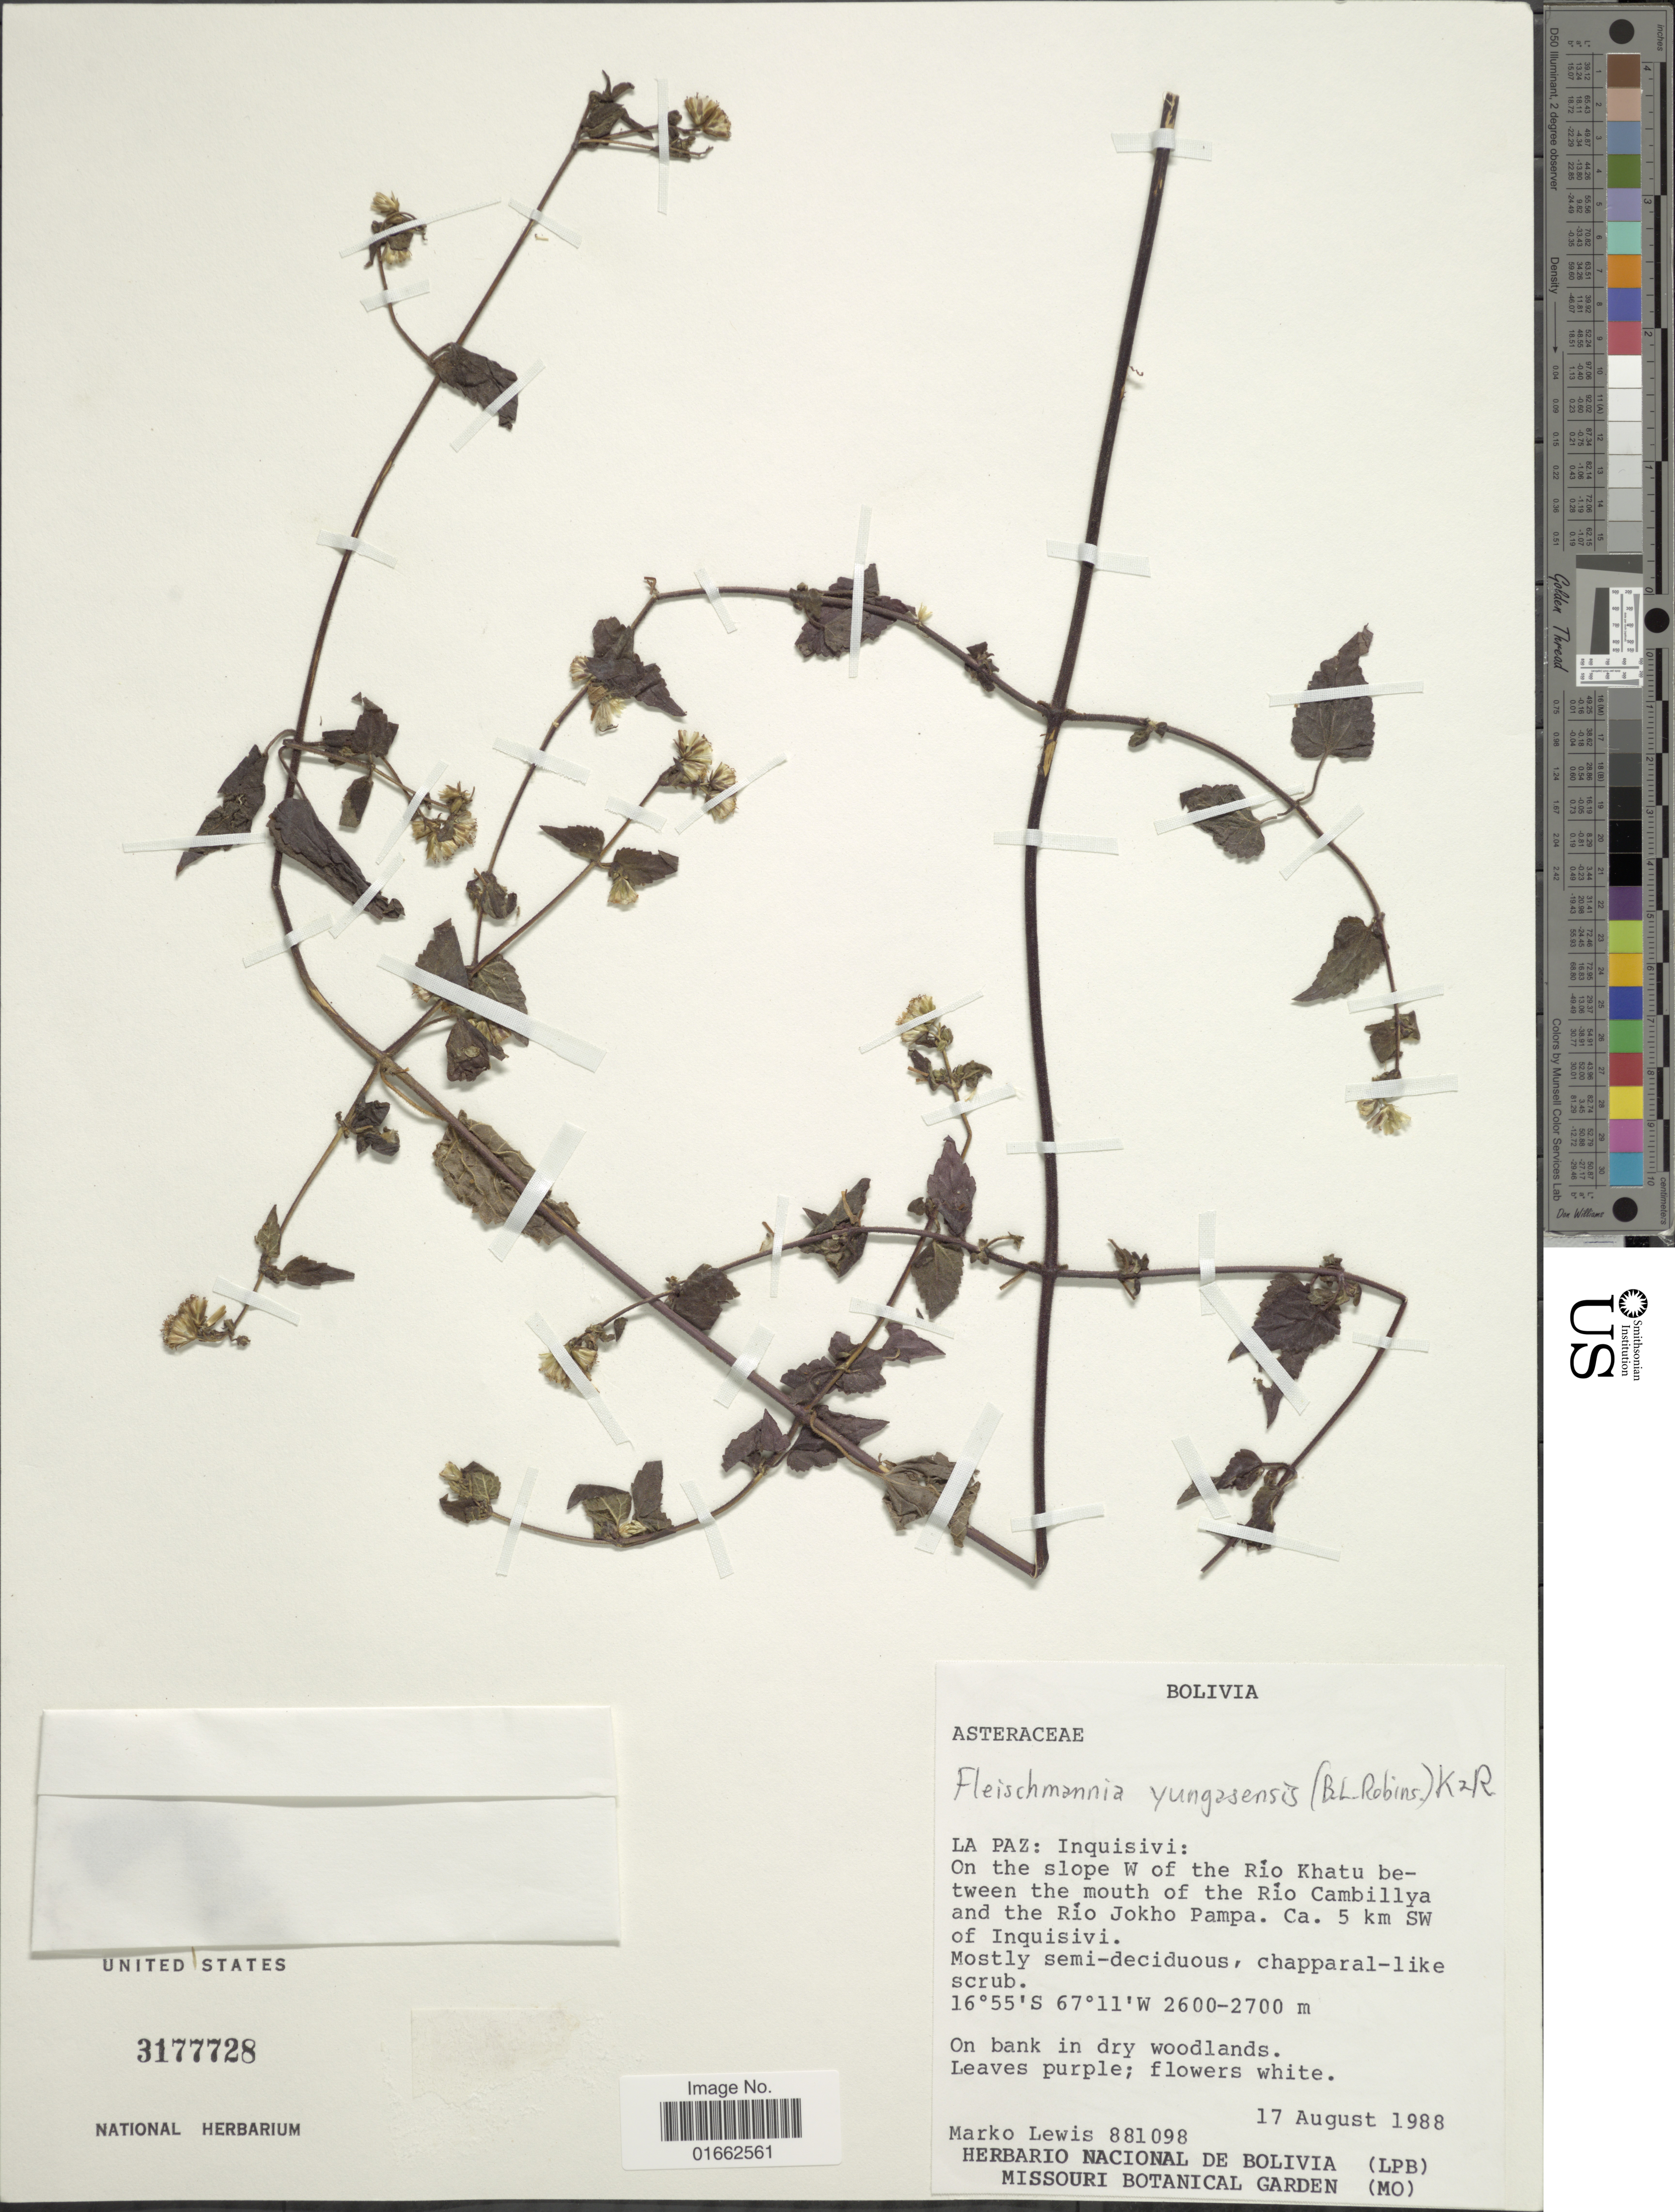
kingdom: Plantae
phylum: Tracheophyta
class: Magnoliopsida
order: Asterales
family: Asteraceae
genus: Fleischmannia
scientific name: Fleischmannia yungasensis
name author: (H. Rob.) R.M. King & H. Rob.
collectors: M. A. Lewis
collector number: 881098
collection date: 1988-08-17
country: Bolivia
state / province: La Paz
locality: Inquisivi: on the slope W of the Río Khatu between the mouth of the Rio Cambillya and the Río Jokho Pampa, Ca. 5 km SW of Inquisivi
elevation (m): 2600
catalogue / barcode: US 3177728